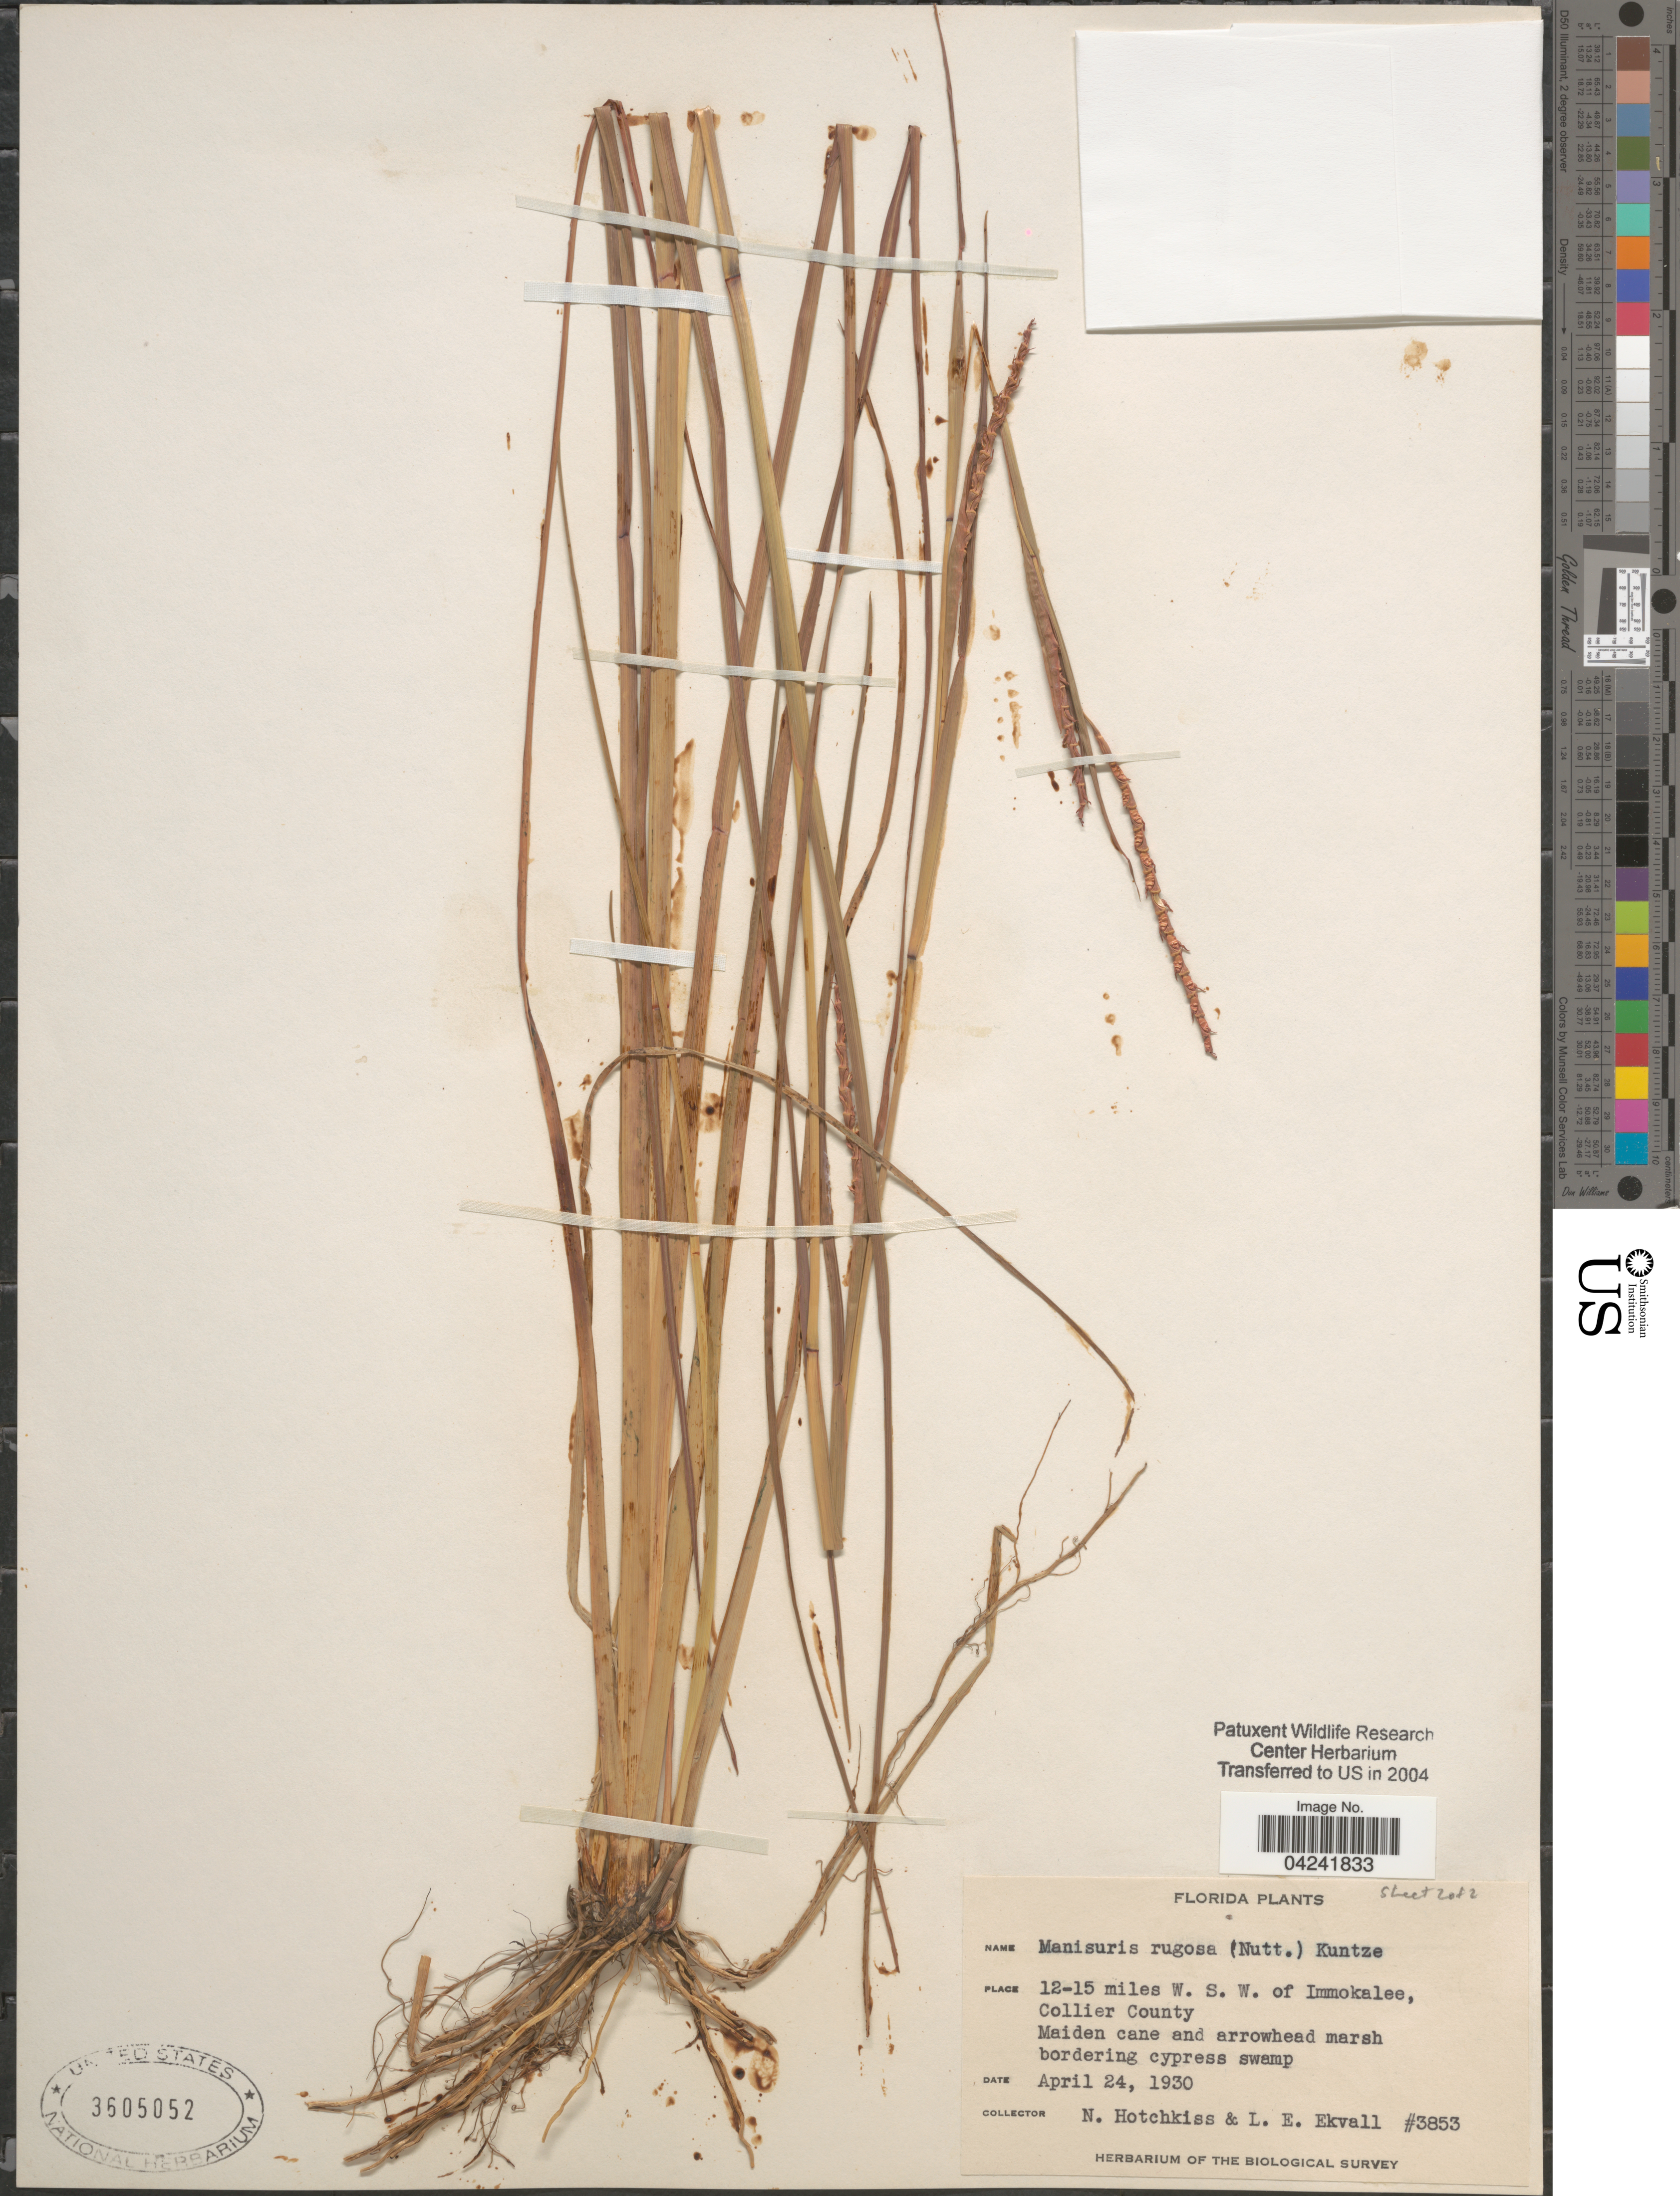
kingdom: Plantae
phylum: Tracheophyta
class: Liliopsida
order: Poales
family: Poaceae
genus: Mnesithea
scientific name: Mnesithea rugosa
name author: (Nutt.) de Koning & Sosef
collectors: N. Hotchkiss & L. Ekvall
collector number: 3853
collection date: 1930-04-24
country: United States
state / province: Florida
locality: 12-15 miles W. S. W. of Immokalee, Collier County. Maiden cane and arrowhead marsh bordering cypress swamp. The Biological Survey.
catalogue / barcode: US 3605052